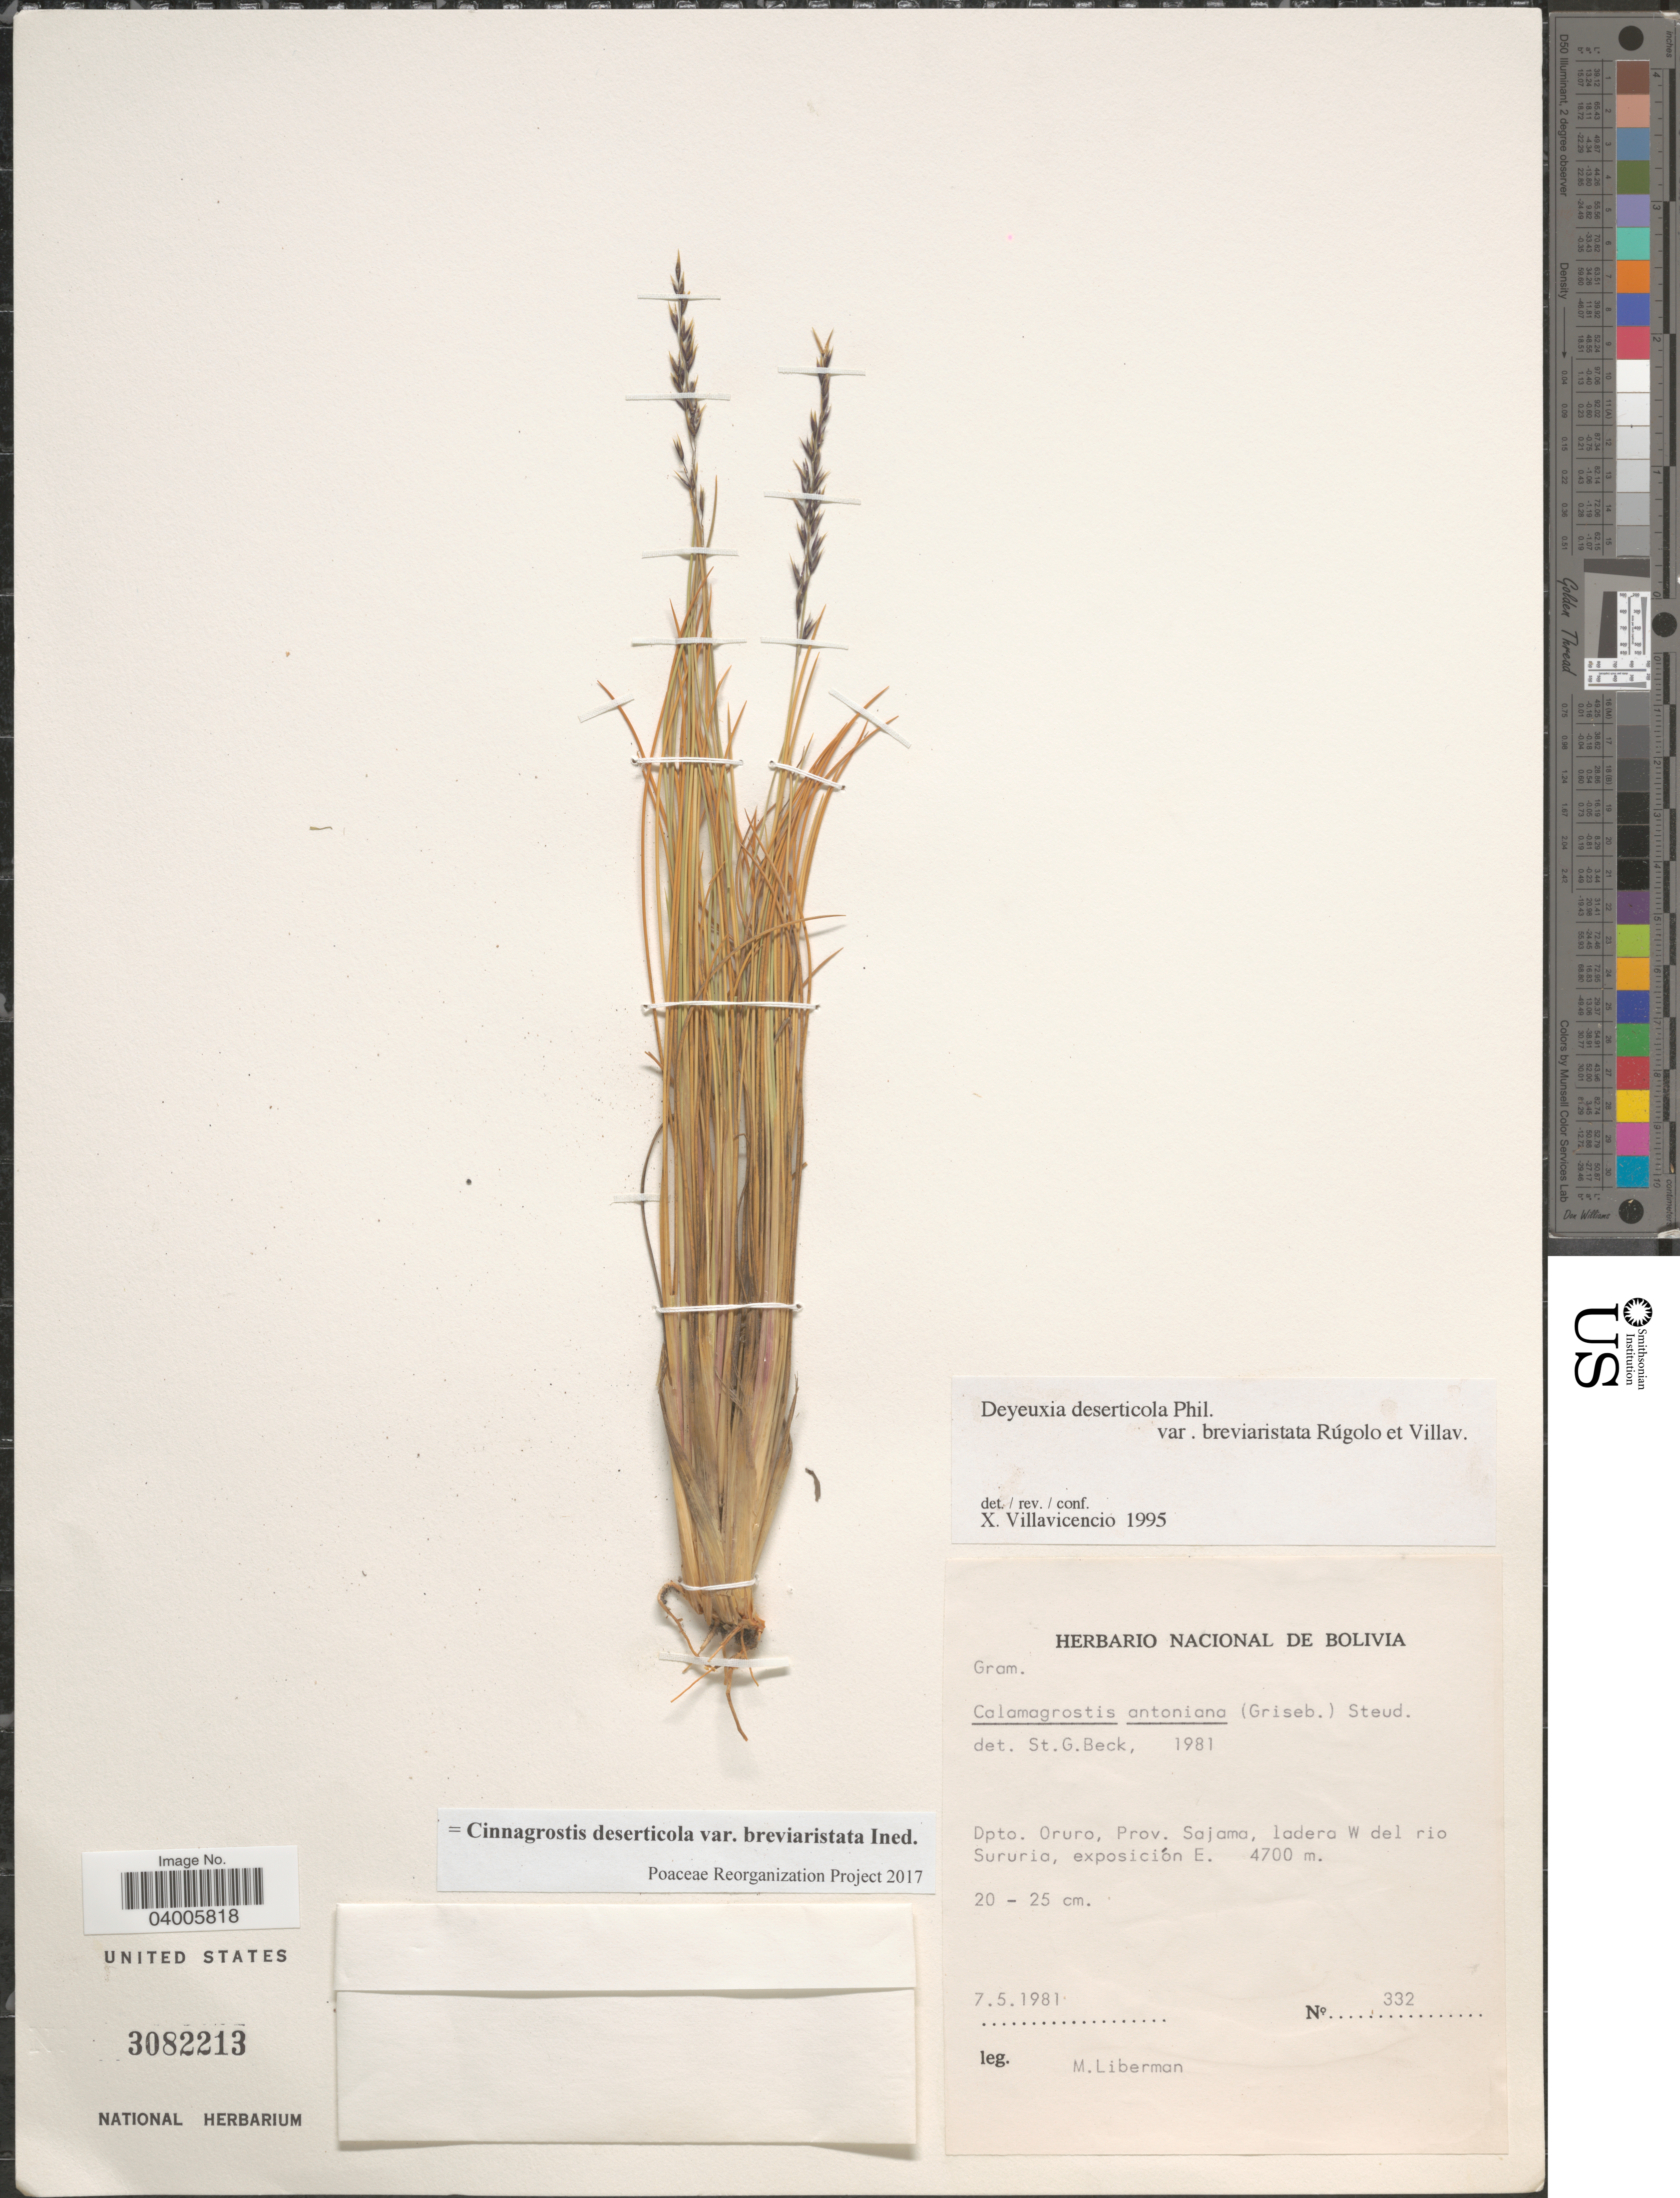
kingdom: Plantae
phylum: Tracheophyta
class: Liliopsida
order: Poales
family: Poaceae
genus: Cinnagrostis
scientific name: Cinnagrostis deserticola var. breviaristata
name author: (Rúgolo & Villav.) P.M. Peterson et al.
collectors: M. Liberman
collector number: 332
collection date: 1981-05-07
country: Bolivia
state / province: Oruro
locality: Dpto. Oruro, Prov. Sajama, ladera W del rio Sururia, exposición E.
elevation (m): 4700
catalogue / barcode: US 3082213